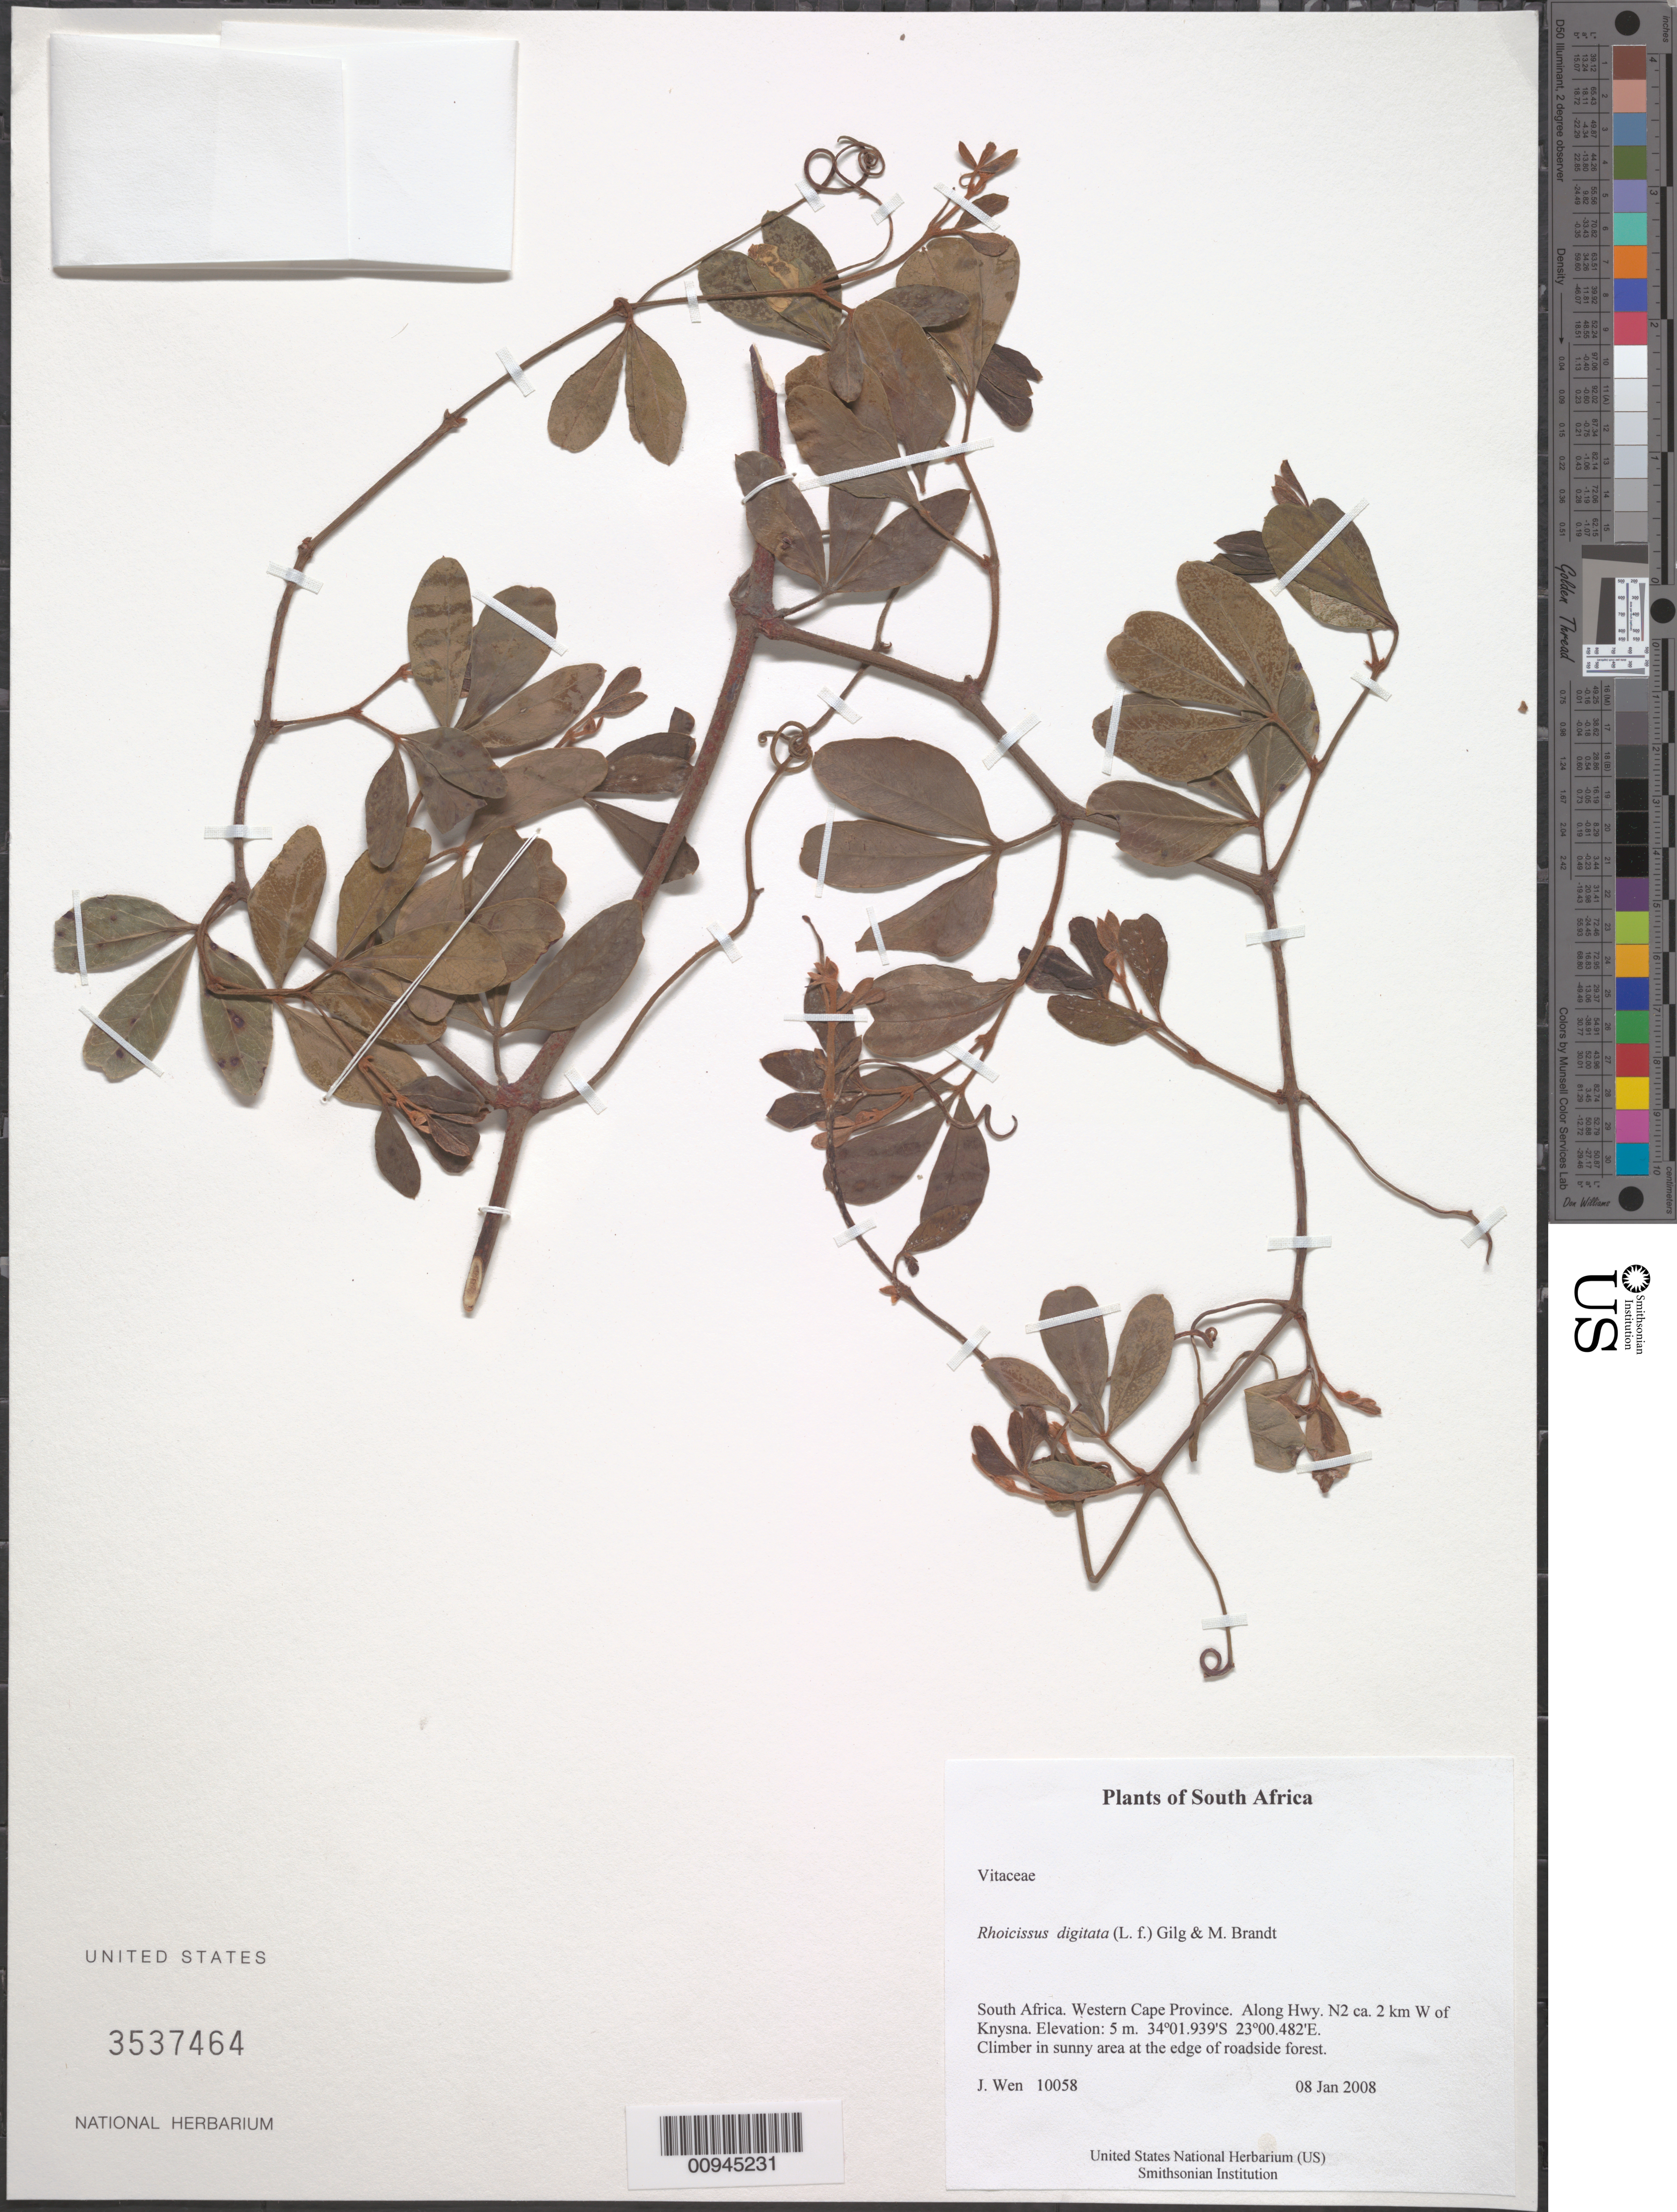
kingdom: Plantae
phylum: Tracheophyta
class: Magnoliopsida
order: Vitales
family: Vitaceae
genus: Rhoicissus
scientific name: Rhoicissus digitata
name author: Gilg & M. Brandt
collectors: J. Wen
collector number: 10058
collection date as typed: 08 Jan 2008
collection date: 2008-01-08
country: South Africa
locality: Western Cape Province. Along Hwy. N2 ca. 2 km W of Knysna.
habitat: In sunny area at the edge of roadside forest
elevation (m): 5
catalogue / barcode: US 3537464